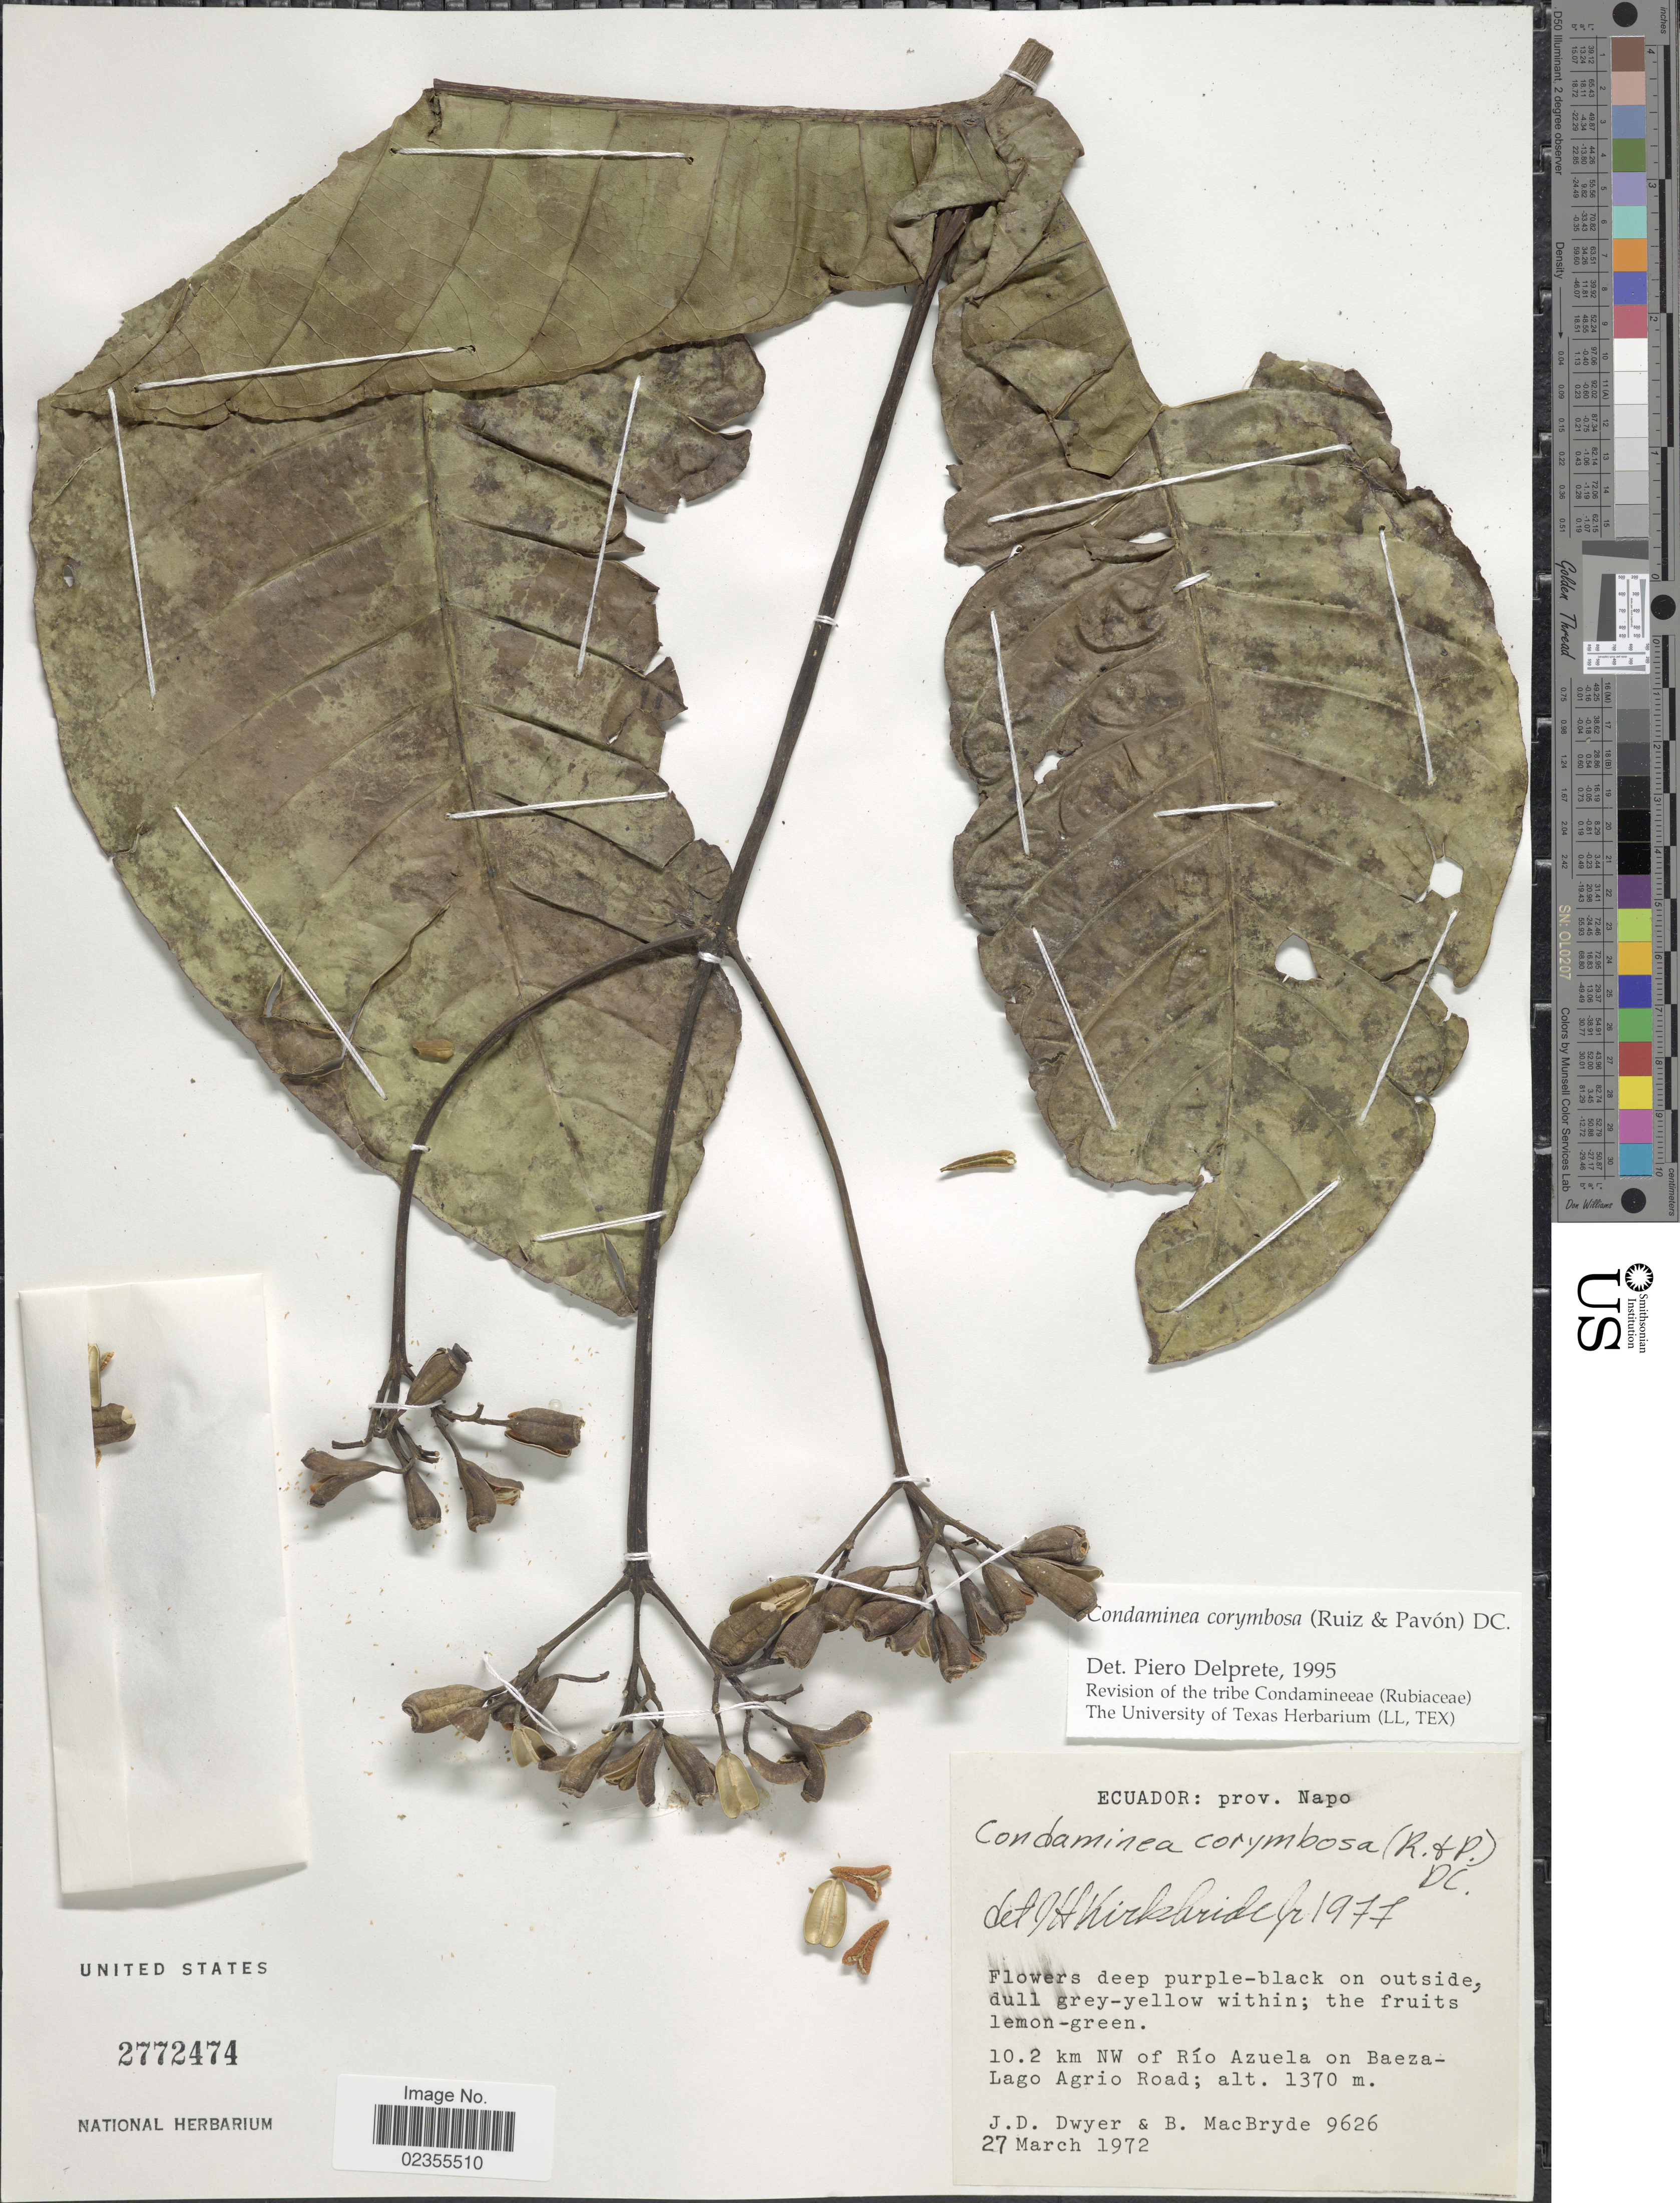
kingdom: Plantae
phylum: Tracheophyta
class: Magnoliopsida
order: Gentianales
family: Rubiaceae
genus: Condaminea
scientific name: Condaminea corymbosa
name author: (Ruiz & Pav.) DC.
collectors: J. D. Dwyer & B. MacBryde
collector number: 9626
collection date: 1972-03-27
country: Ecuador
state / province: Napo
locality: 10.2 km NW of Rio Azuela on Baeza-Lago Agrio Road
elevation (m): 1370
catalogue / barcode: US 2772474